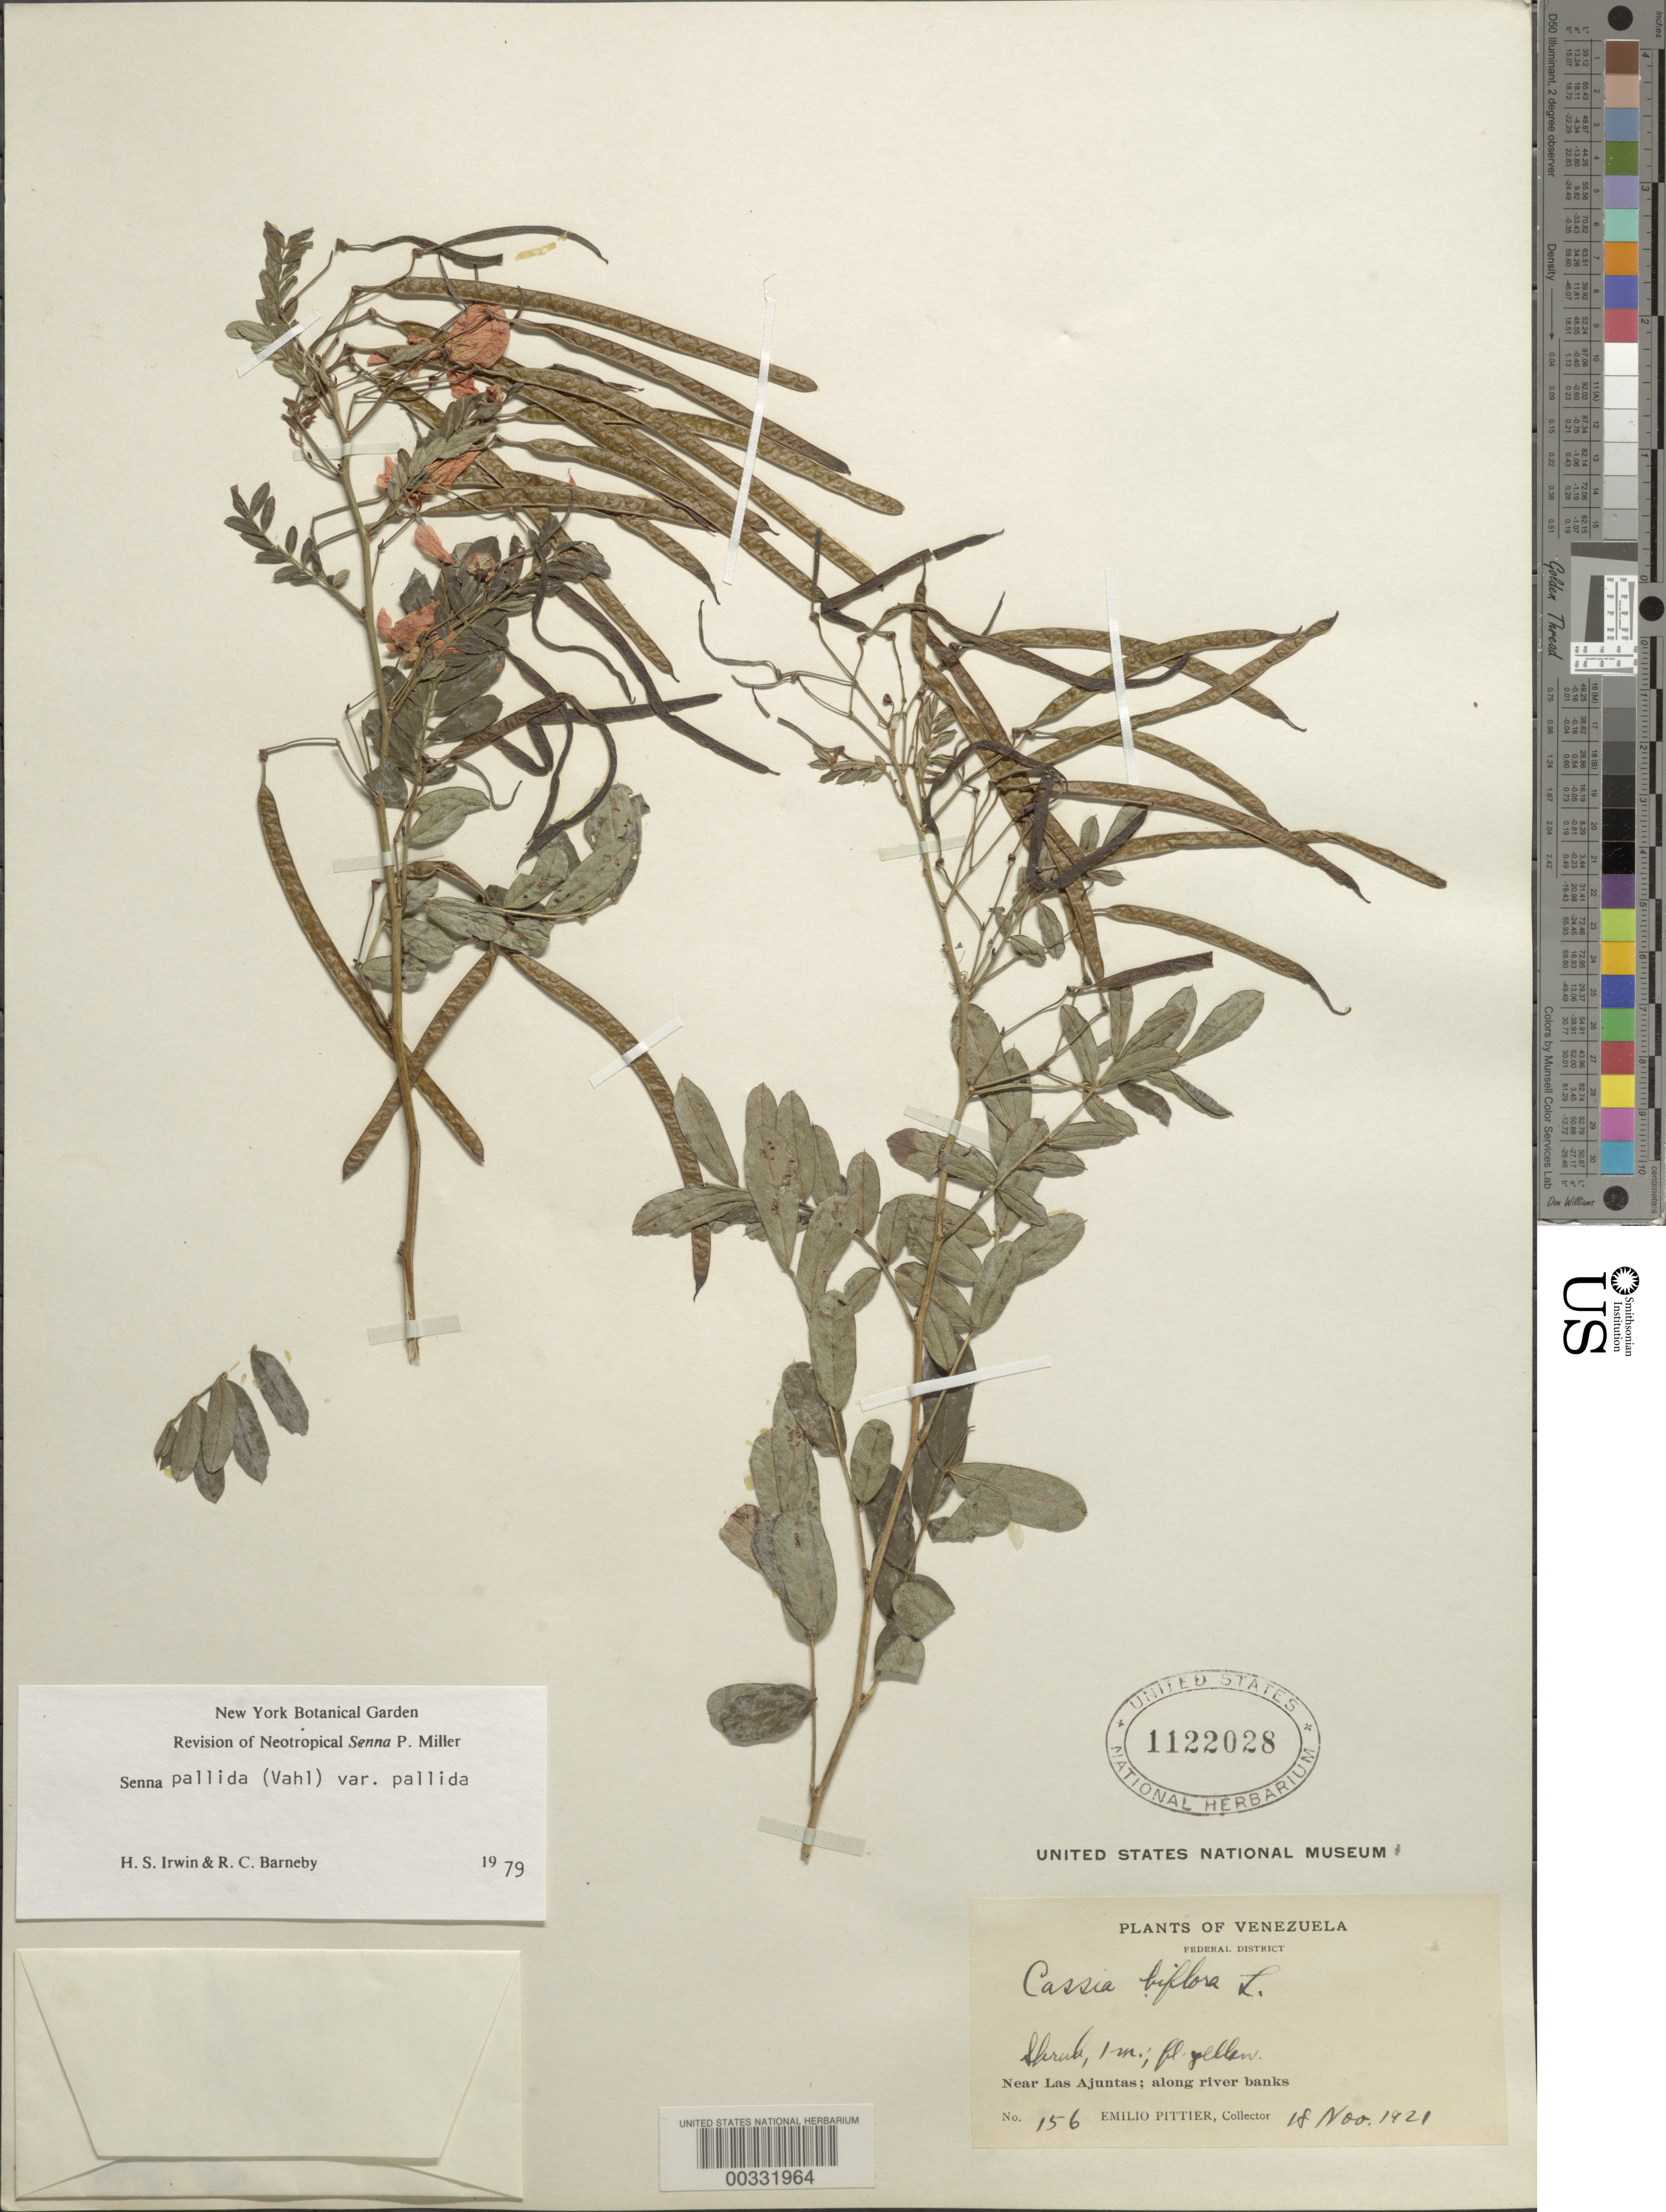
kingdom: Plantae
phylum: Tracheophyta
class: Magnoliopsida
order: Fabales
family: Fabaceae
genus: Senna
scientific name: Senna pallida var. pallida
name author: (Vahl) H.S. Irwin & Barneby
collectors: E. Pittier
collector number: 156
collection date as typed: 18 Nov 1921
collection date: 1921-11-18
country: Venezuela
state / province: Distrito Federal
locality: Near las ajuntas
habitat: Along river banks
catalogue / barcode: US 1122028